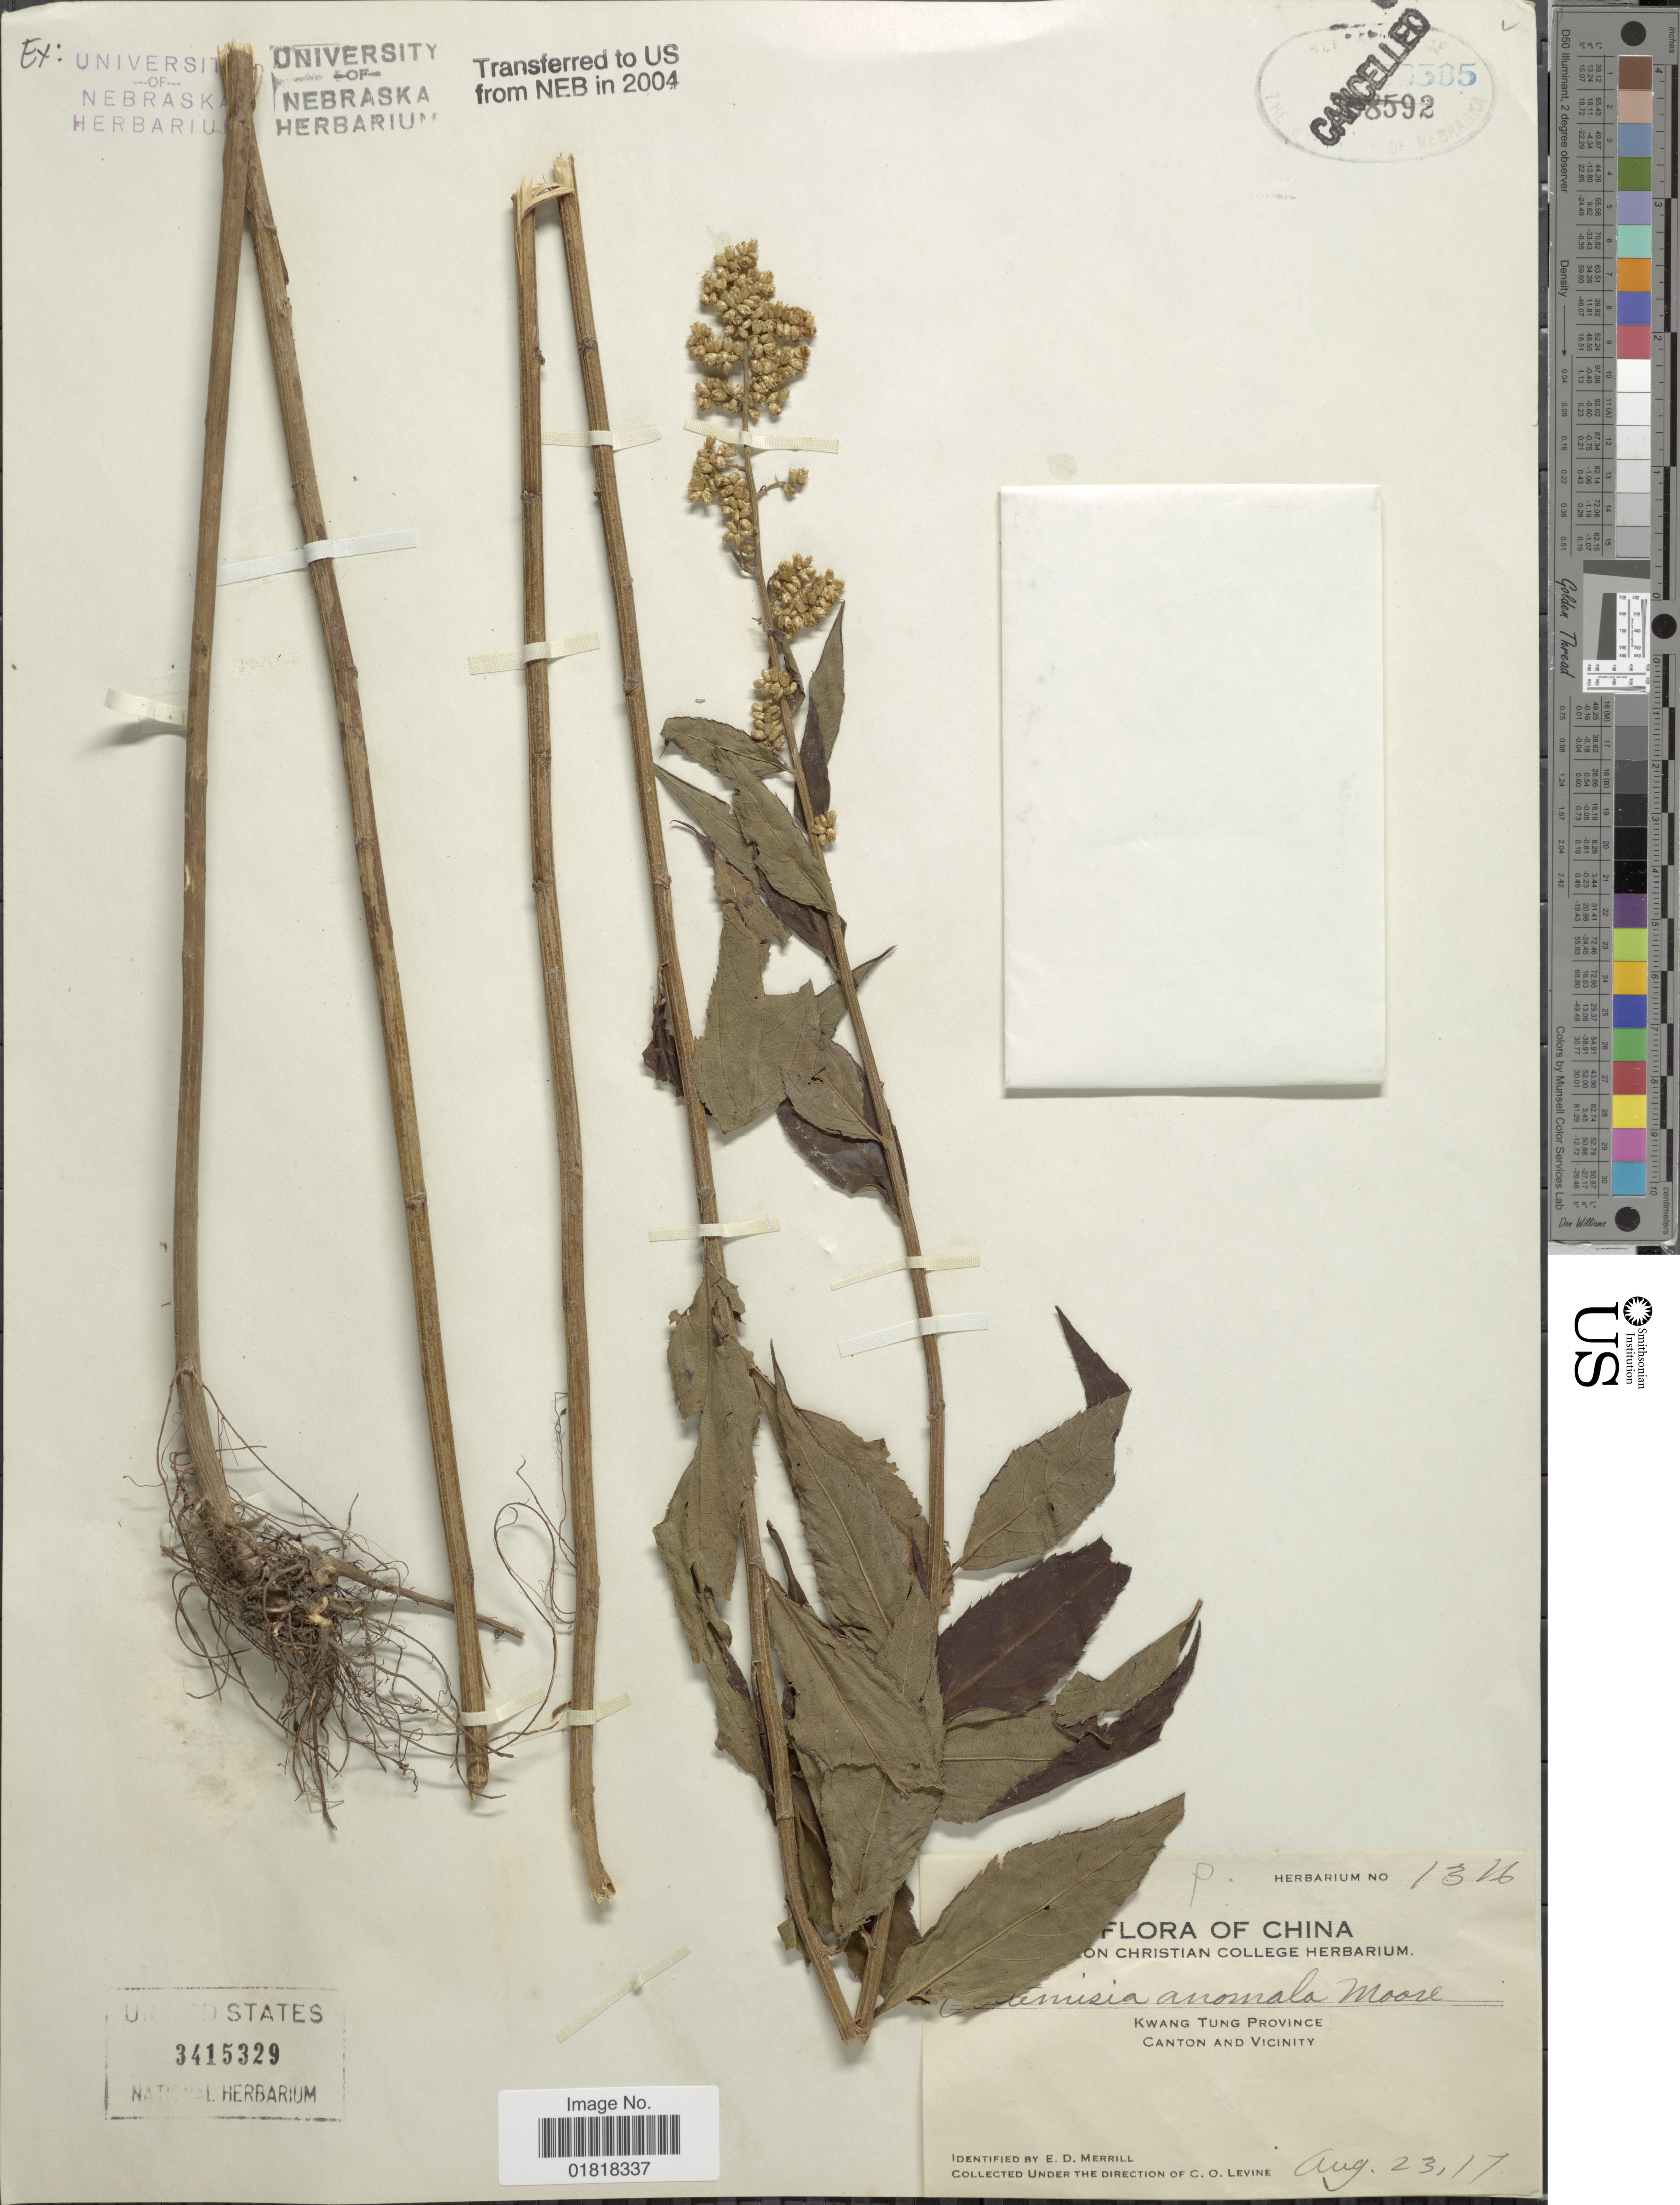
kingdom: Plantae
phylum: Tracheophyta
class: Magnoliopsida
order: Asterales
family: Asteraceae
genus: Artemisia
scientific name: Artemisia anomala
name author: S. Moore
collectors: E. Merrill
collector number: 1316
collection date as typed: Transcribed d/m/y: 23/8/17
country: China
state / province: Guangdong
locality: Kwang Tung Province, Canton and Vicinity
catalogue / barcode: US 3415329